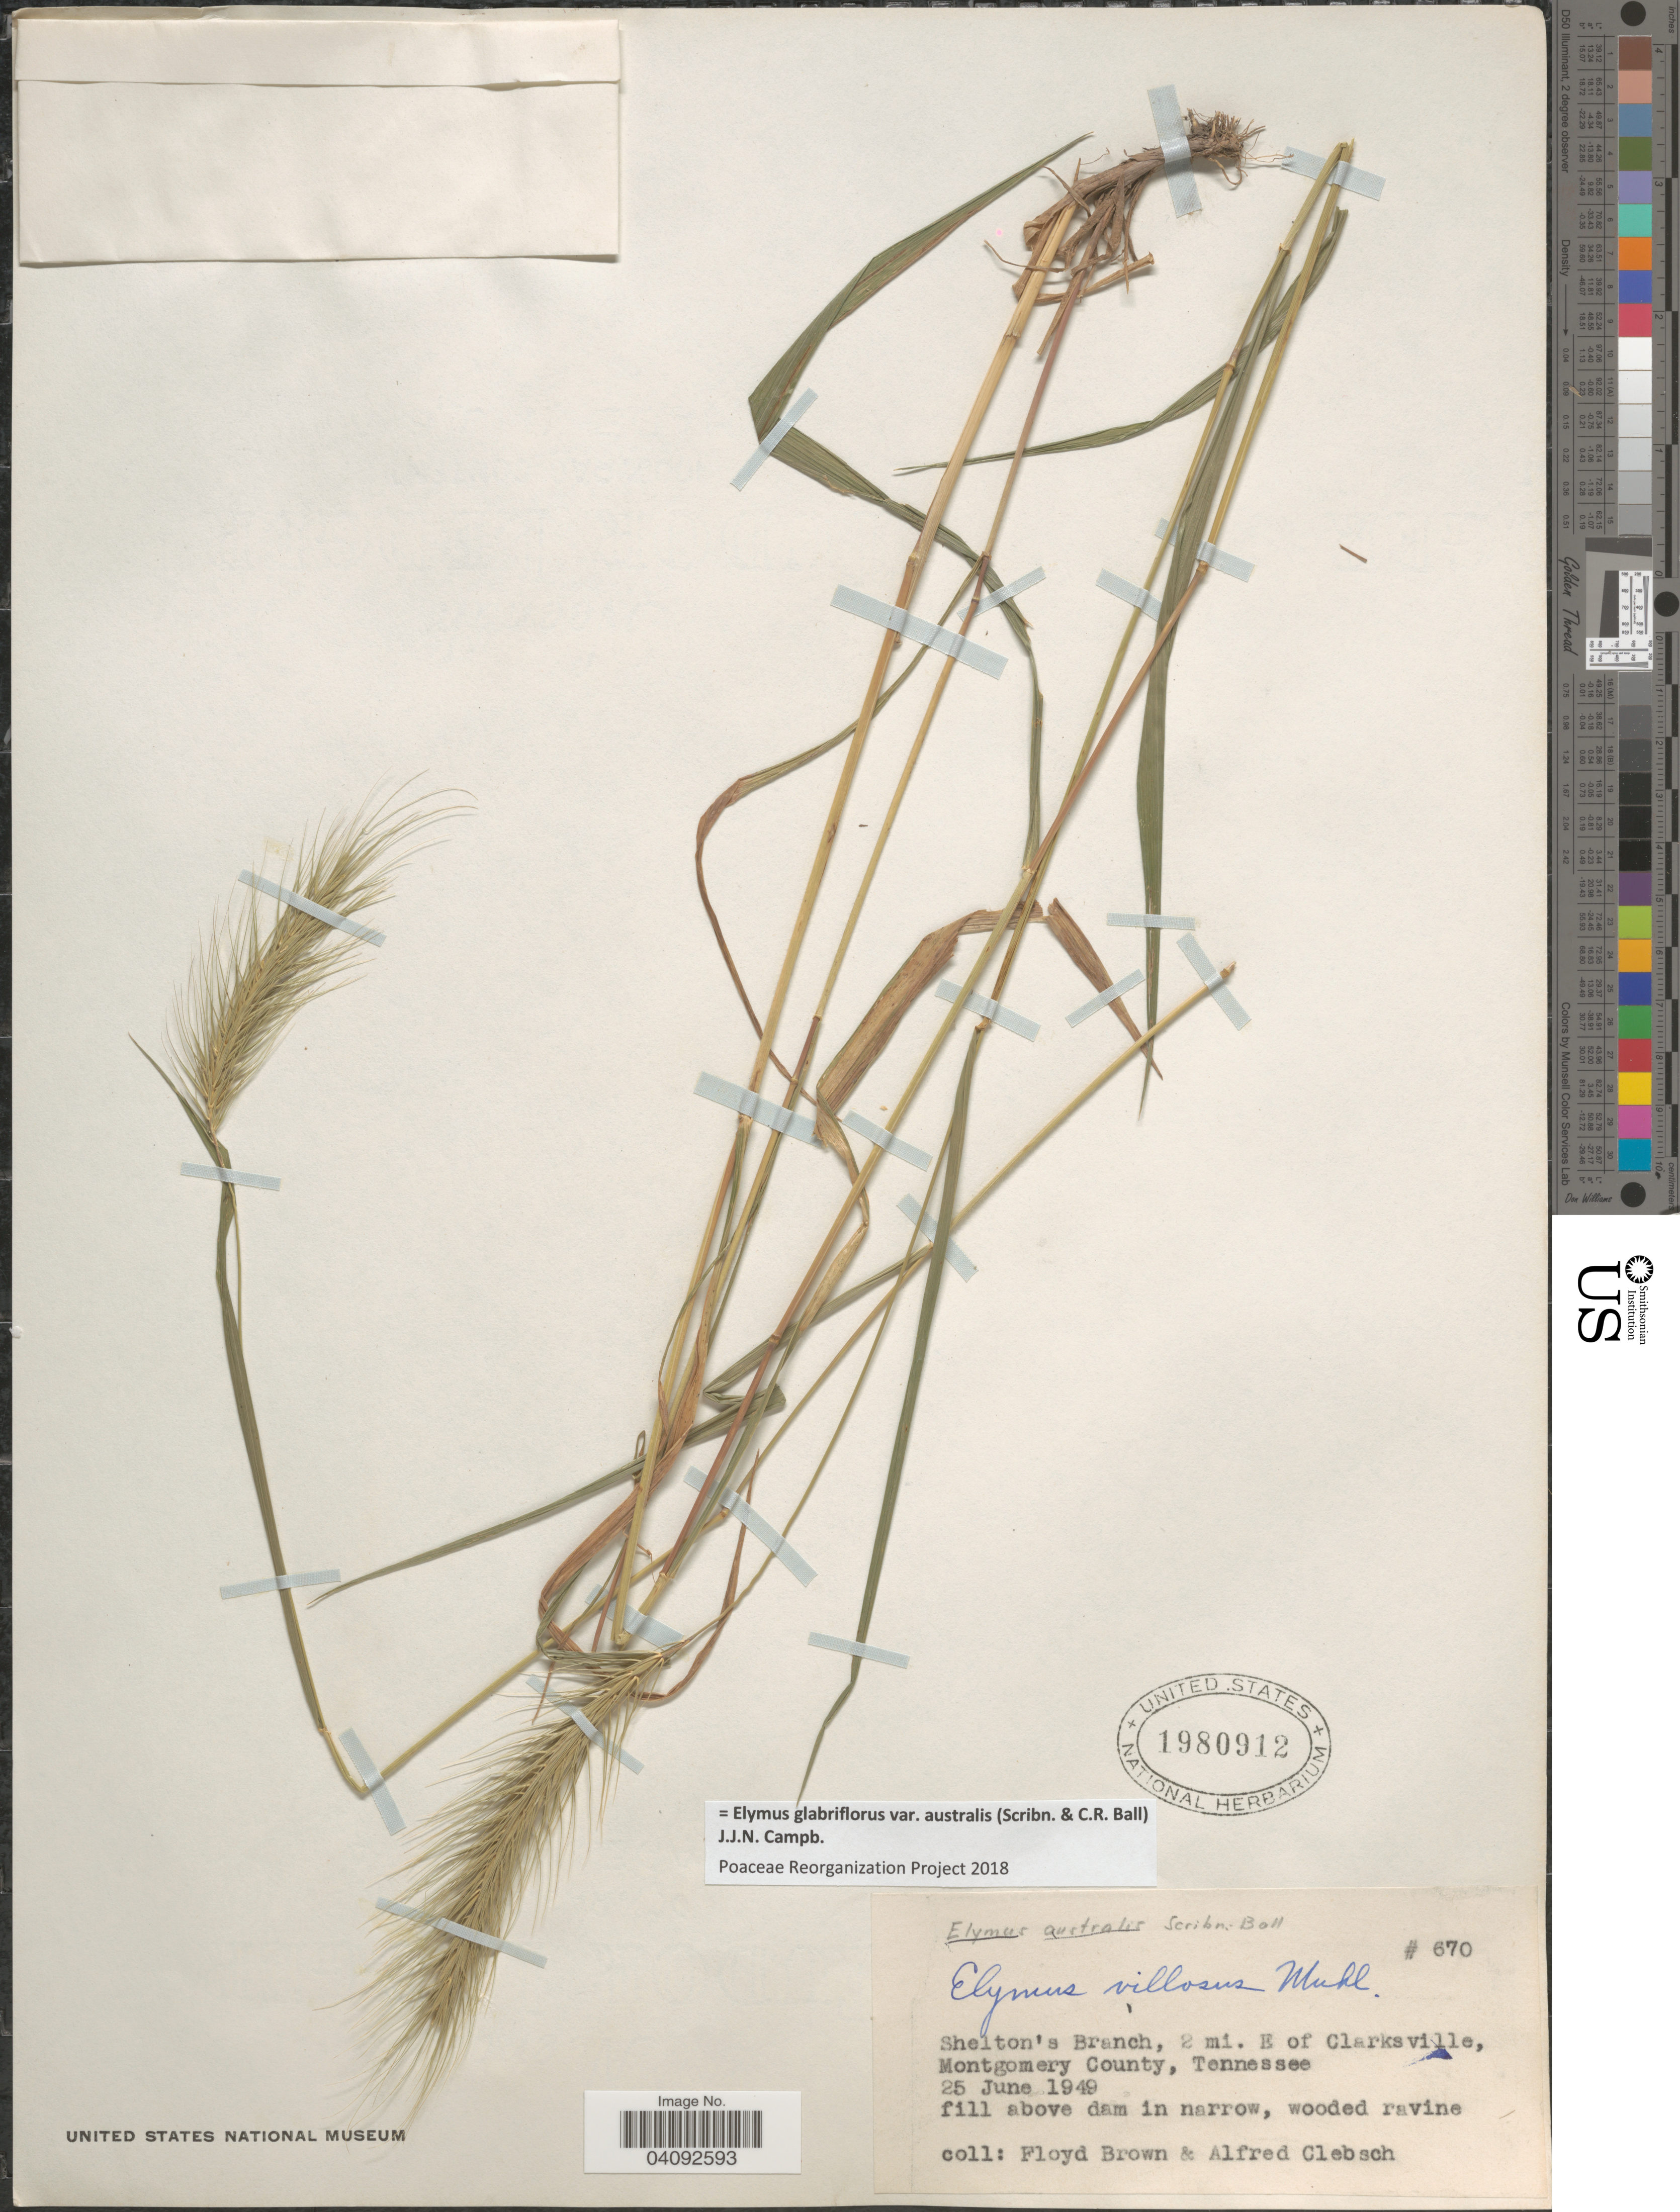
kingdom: Plantae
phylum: Tracheophyta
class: Liliopsida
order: Poales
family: Poaceae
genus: Elymus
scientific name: Elymus glabriflorus var. australis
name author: (Scribn. & C.R. Ball) J.J.N. Campb.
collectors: F. Brown & A. Clebsch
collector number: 670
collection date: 1949-06-25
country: United States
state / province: Tennessee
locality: Shelton's Branch, 2 mi. E of Clarksville, Montgomery County.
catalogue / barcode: US 1980912